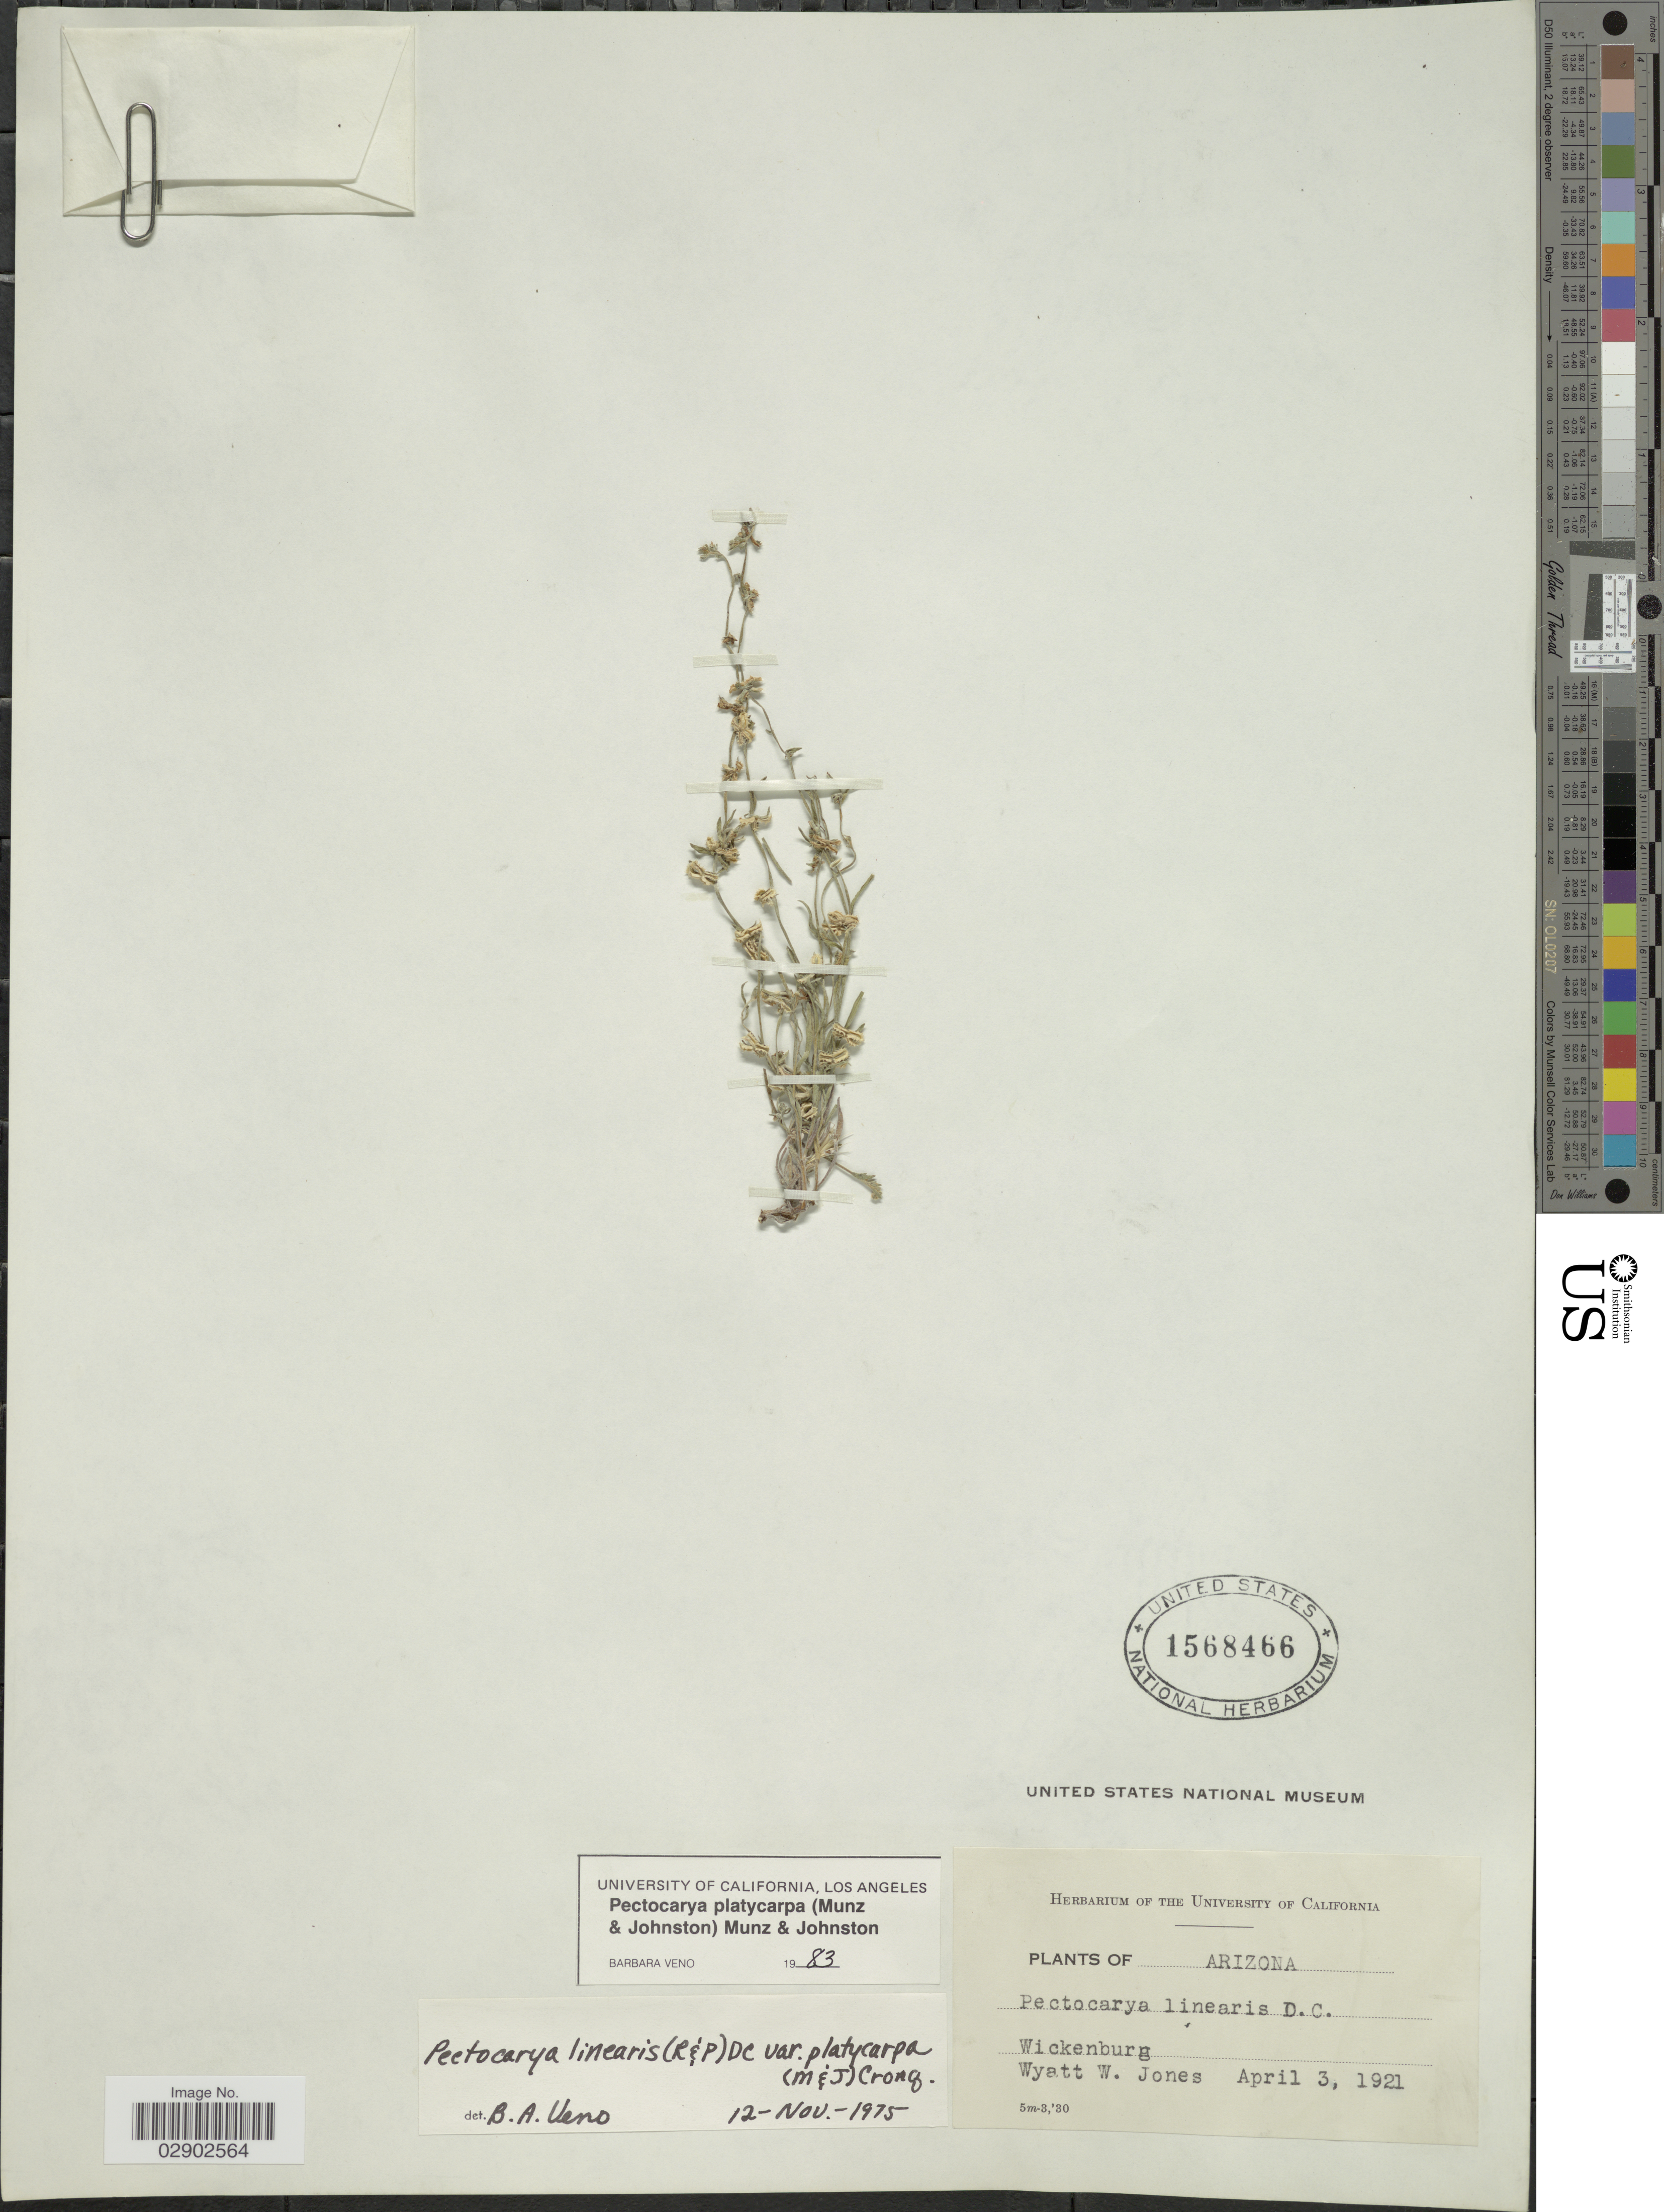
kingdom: Plantae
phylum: Tracheophyta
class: Magnoliopsida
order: Boraginales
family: Boraginaceae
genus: Pectocarya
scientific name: Pectocarya linearis var. platycarpa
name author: (Munz & I.M. Johnst.) Cronq.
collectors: W. W. Jones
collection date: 1921-04-03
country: United States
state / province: Arizona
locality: Wickenburg.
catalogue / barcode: US 1568466